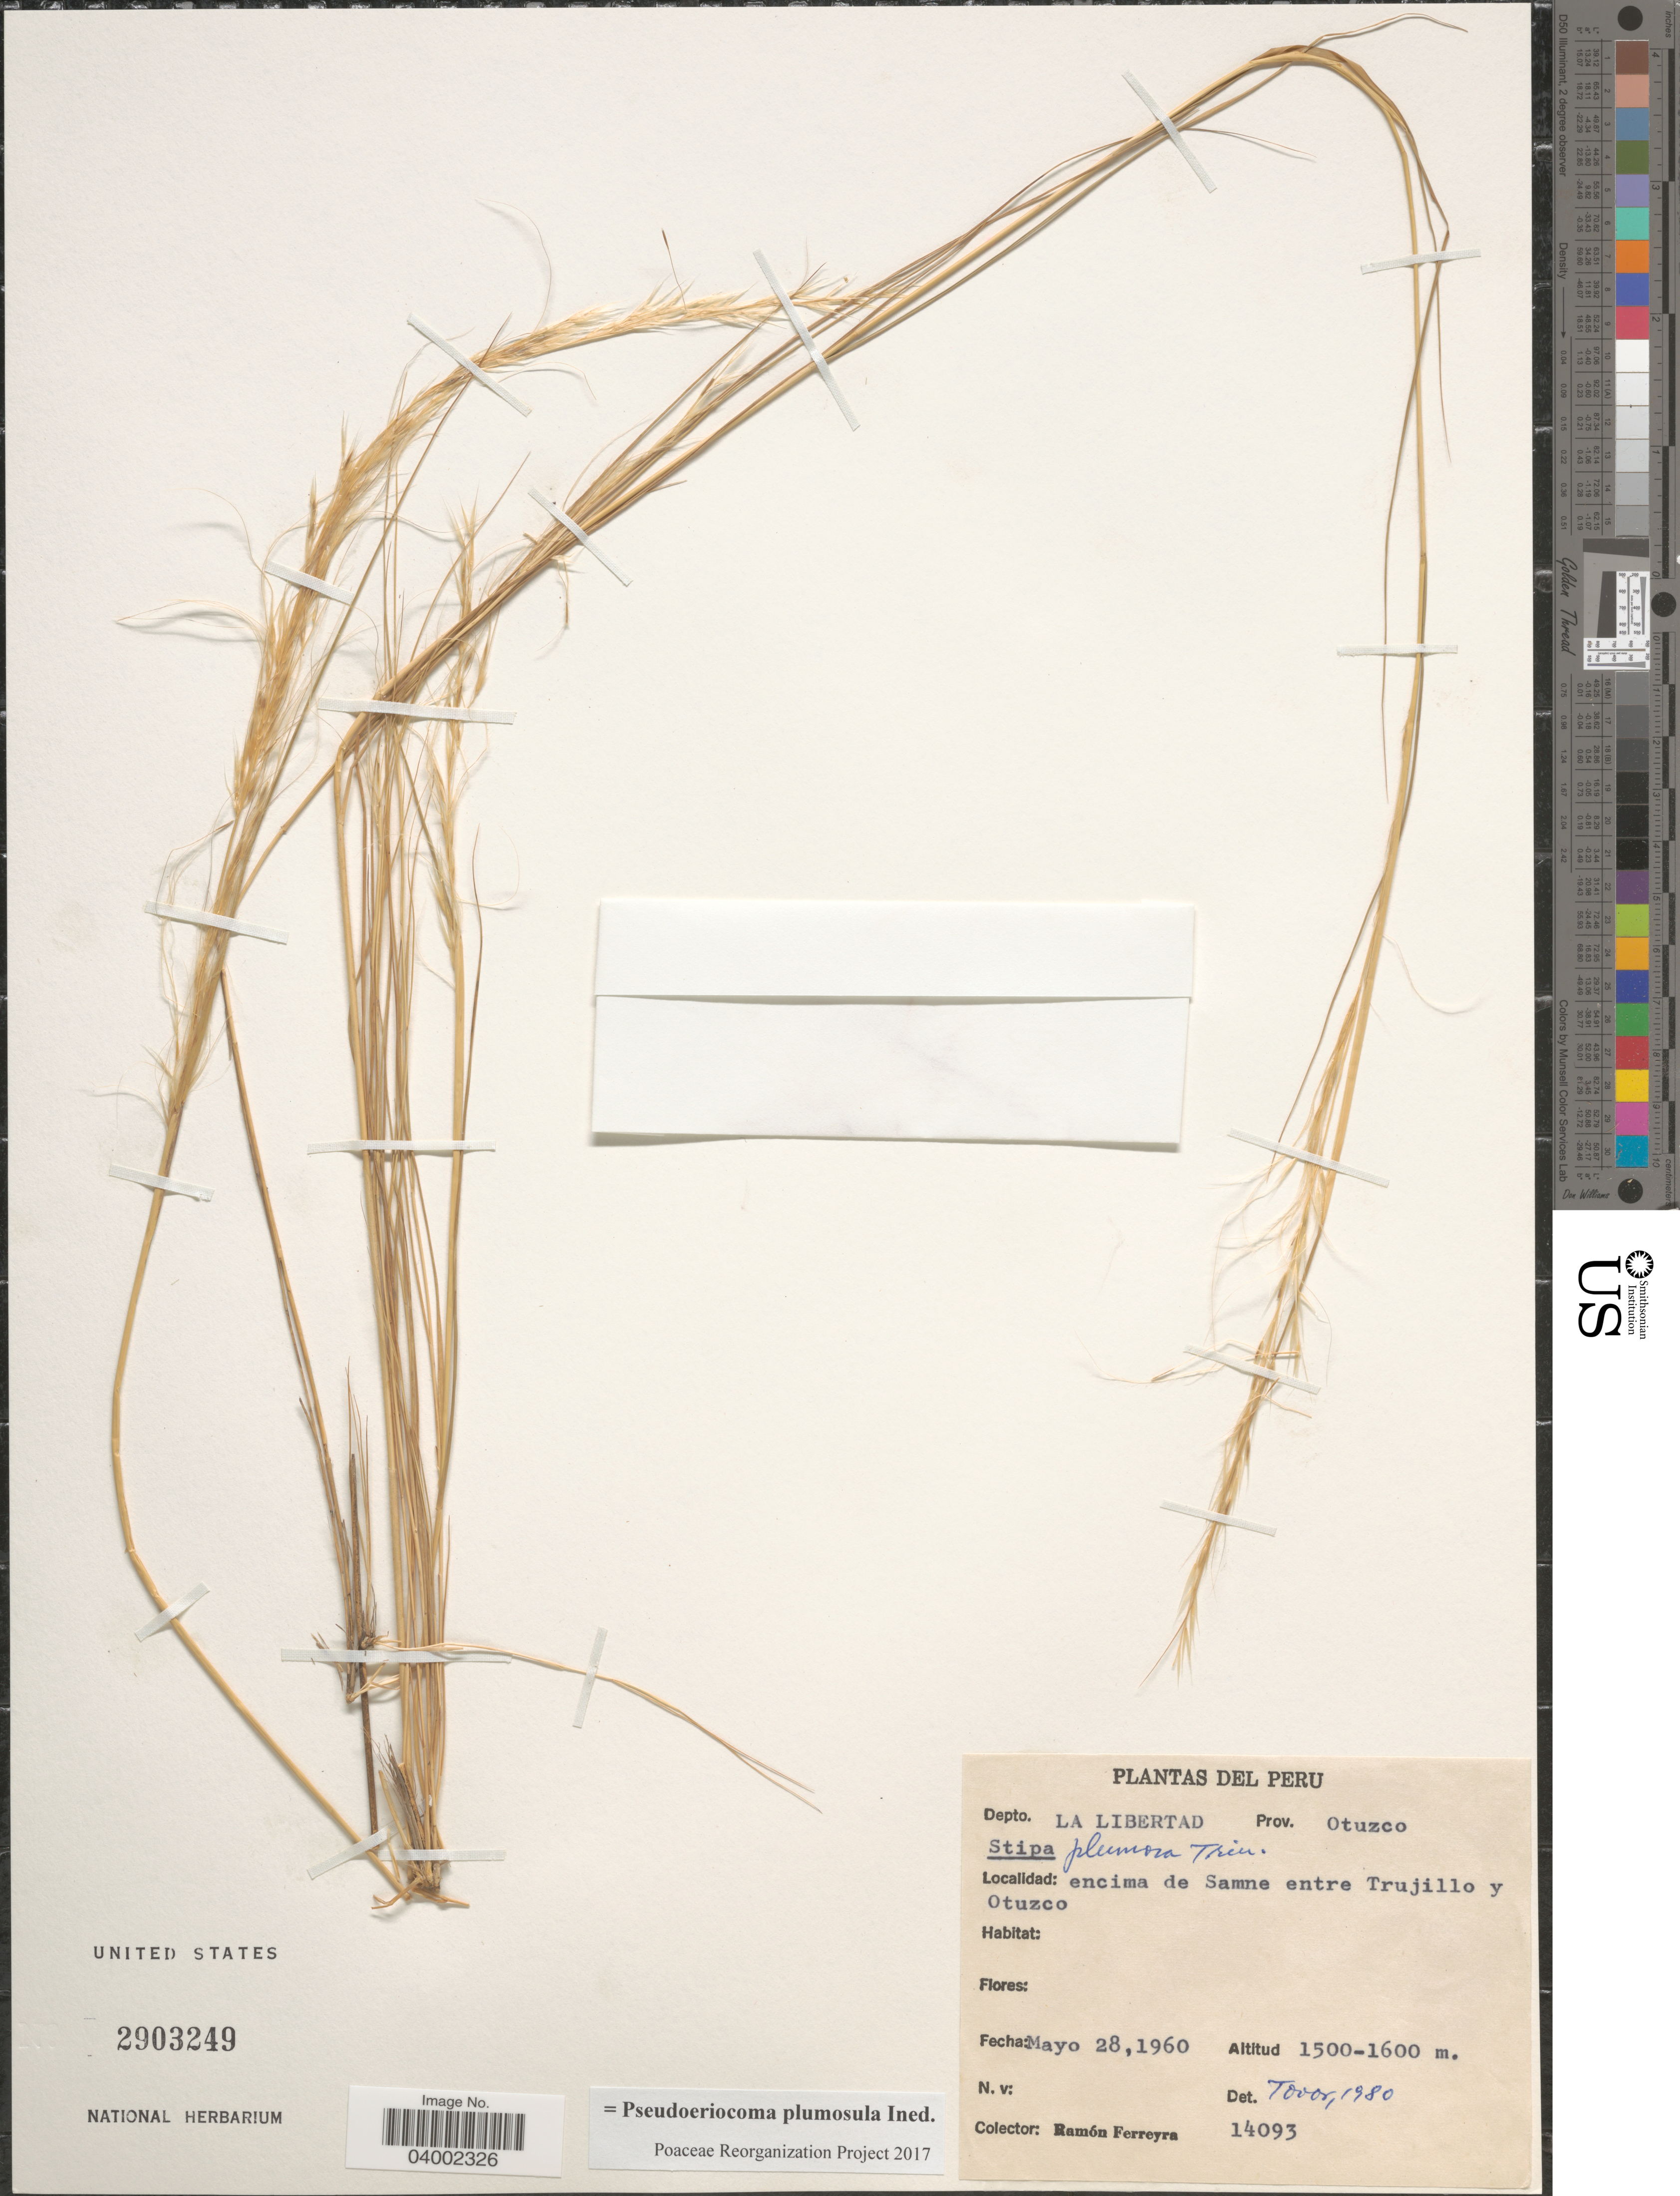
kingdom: Plantae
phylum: Tracheophyta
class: Liliopsida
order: Poales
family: Poaceae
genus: Pseudoeriocoma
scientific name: Pseudoeriocoma plumosula ined.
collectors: R. A. Ferreyra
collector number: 14093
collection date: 1960-05-28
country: Peru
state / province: La Libertad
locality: Depto. La Libertad. Prov. Otuzco. Encima de Samne entre Trujillo y Otuzco.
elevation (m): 1500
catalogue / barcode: US 2903249